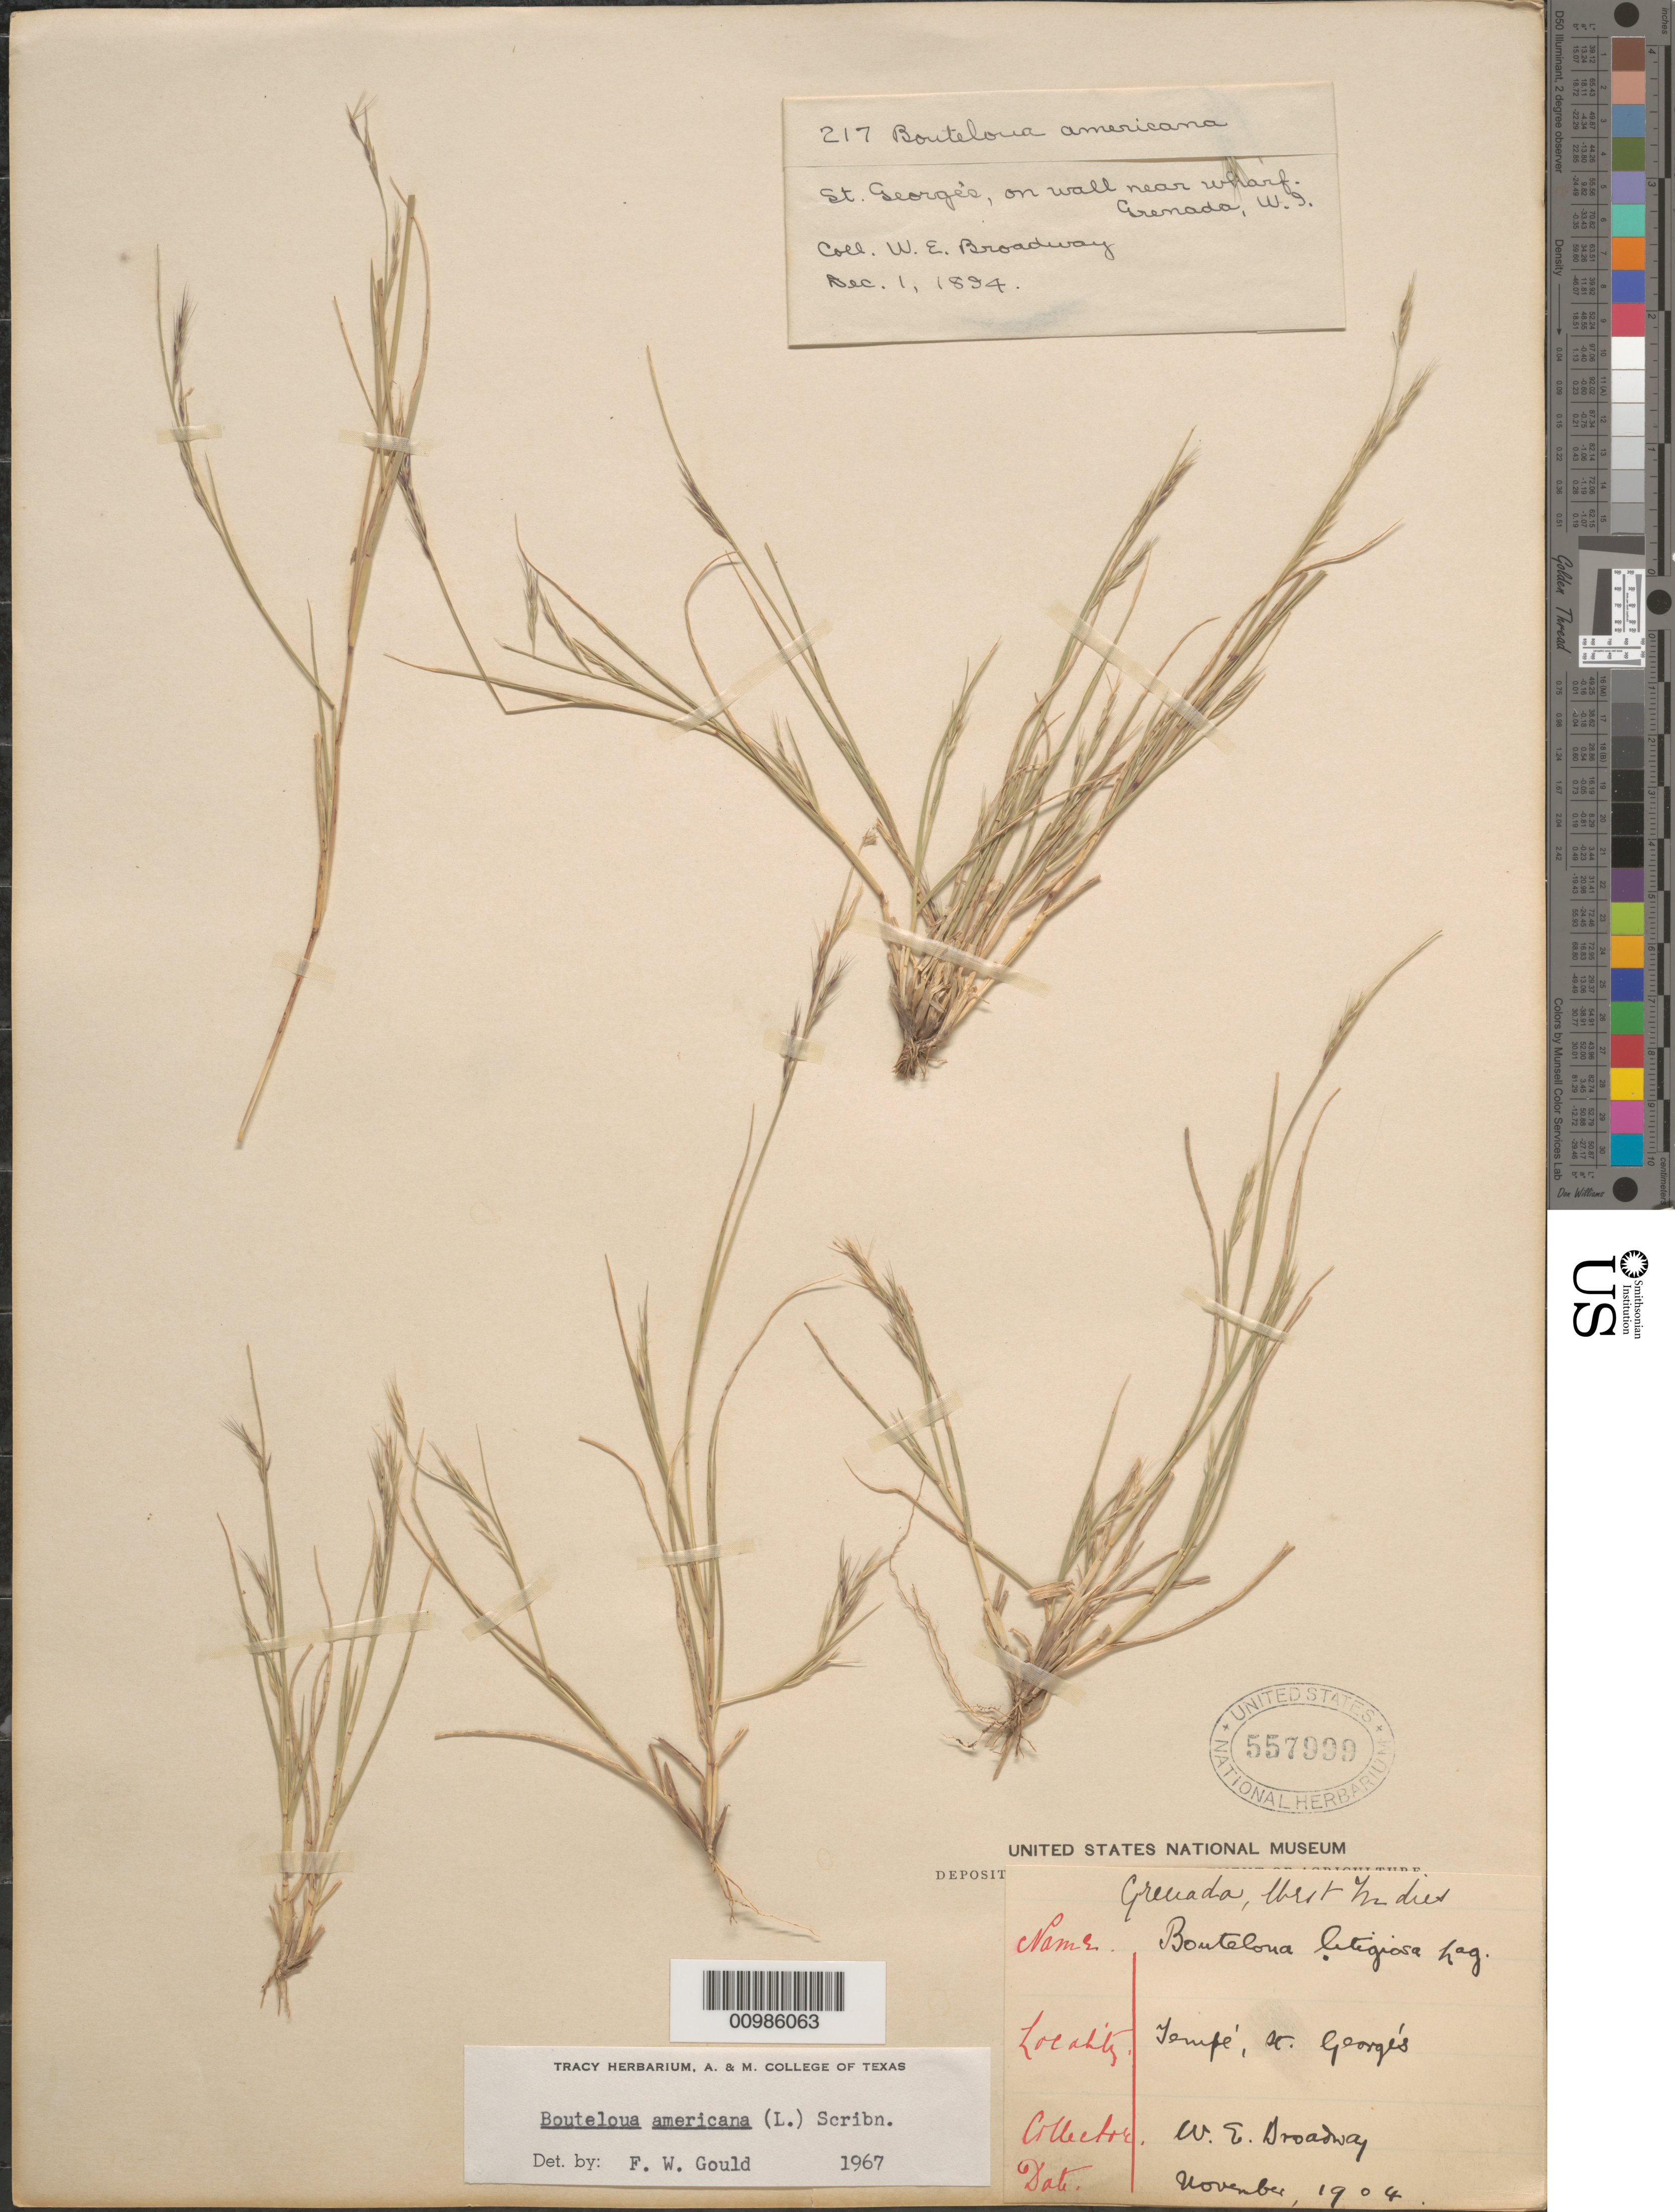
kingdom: Plantae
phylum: Tracheophyta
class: Liliopsida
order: Poales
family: Poaceae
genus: Bouteloua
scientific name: Bouteloua americana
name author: (L.) Scribn.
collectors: W. E. Broadway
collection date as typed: Nov 1904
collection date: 1904-11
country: Grenada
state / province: Saint George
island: Grenada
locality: Tempe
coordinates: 0 N, 0 E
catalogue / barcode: US 557999